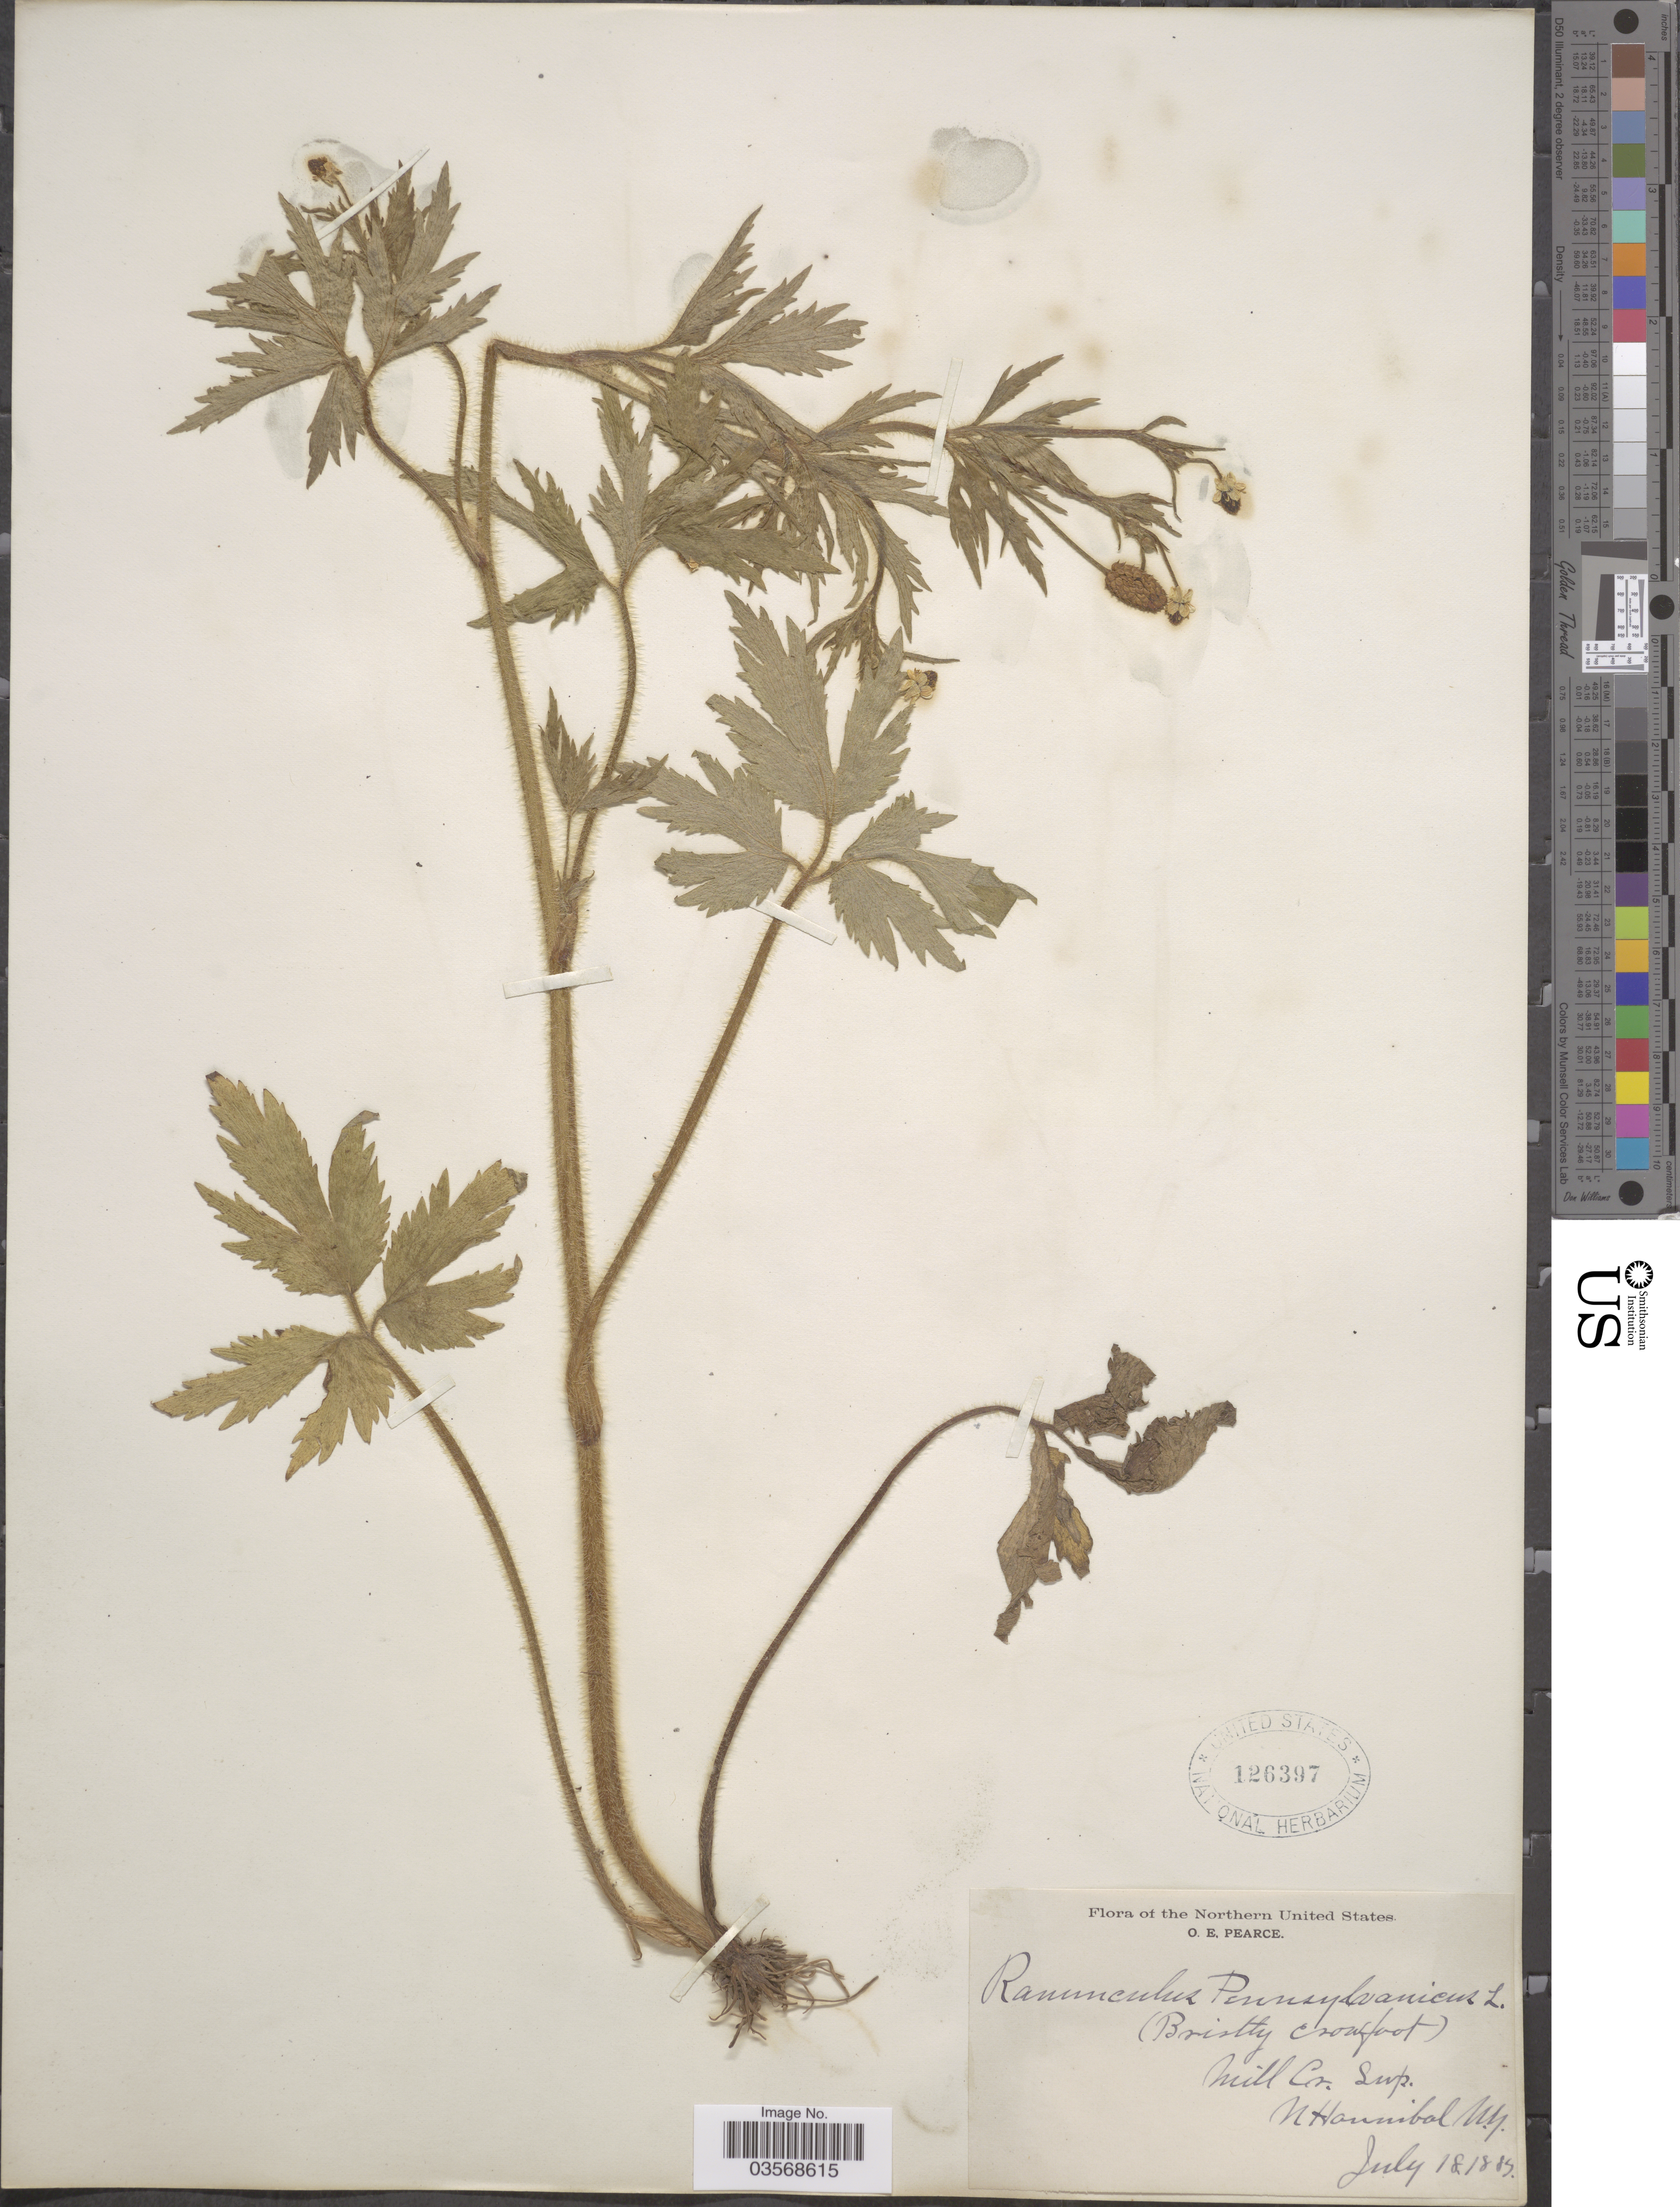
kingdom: Plantae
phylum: Tracheophyta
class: Magnoliopsida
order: Ranunculales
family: Ranunculaceae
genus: Ranunculus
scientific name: Ranunculus pensylvanicus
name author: L. f.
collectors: O. E. Pearce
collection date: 1889-07-18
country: United States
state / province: New York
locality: The Northern United States. Mill Cr. Twp. N Hannibal.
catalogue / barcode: US 126397